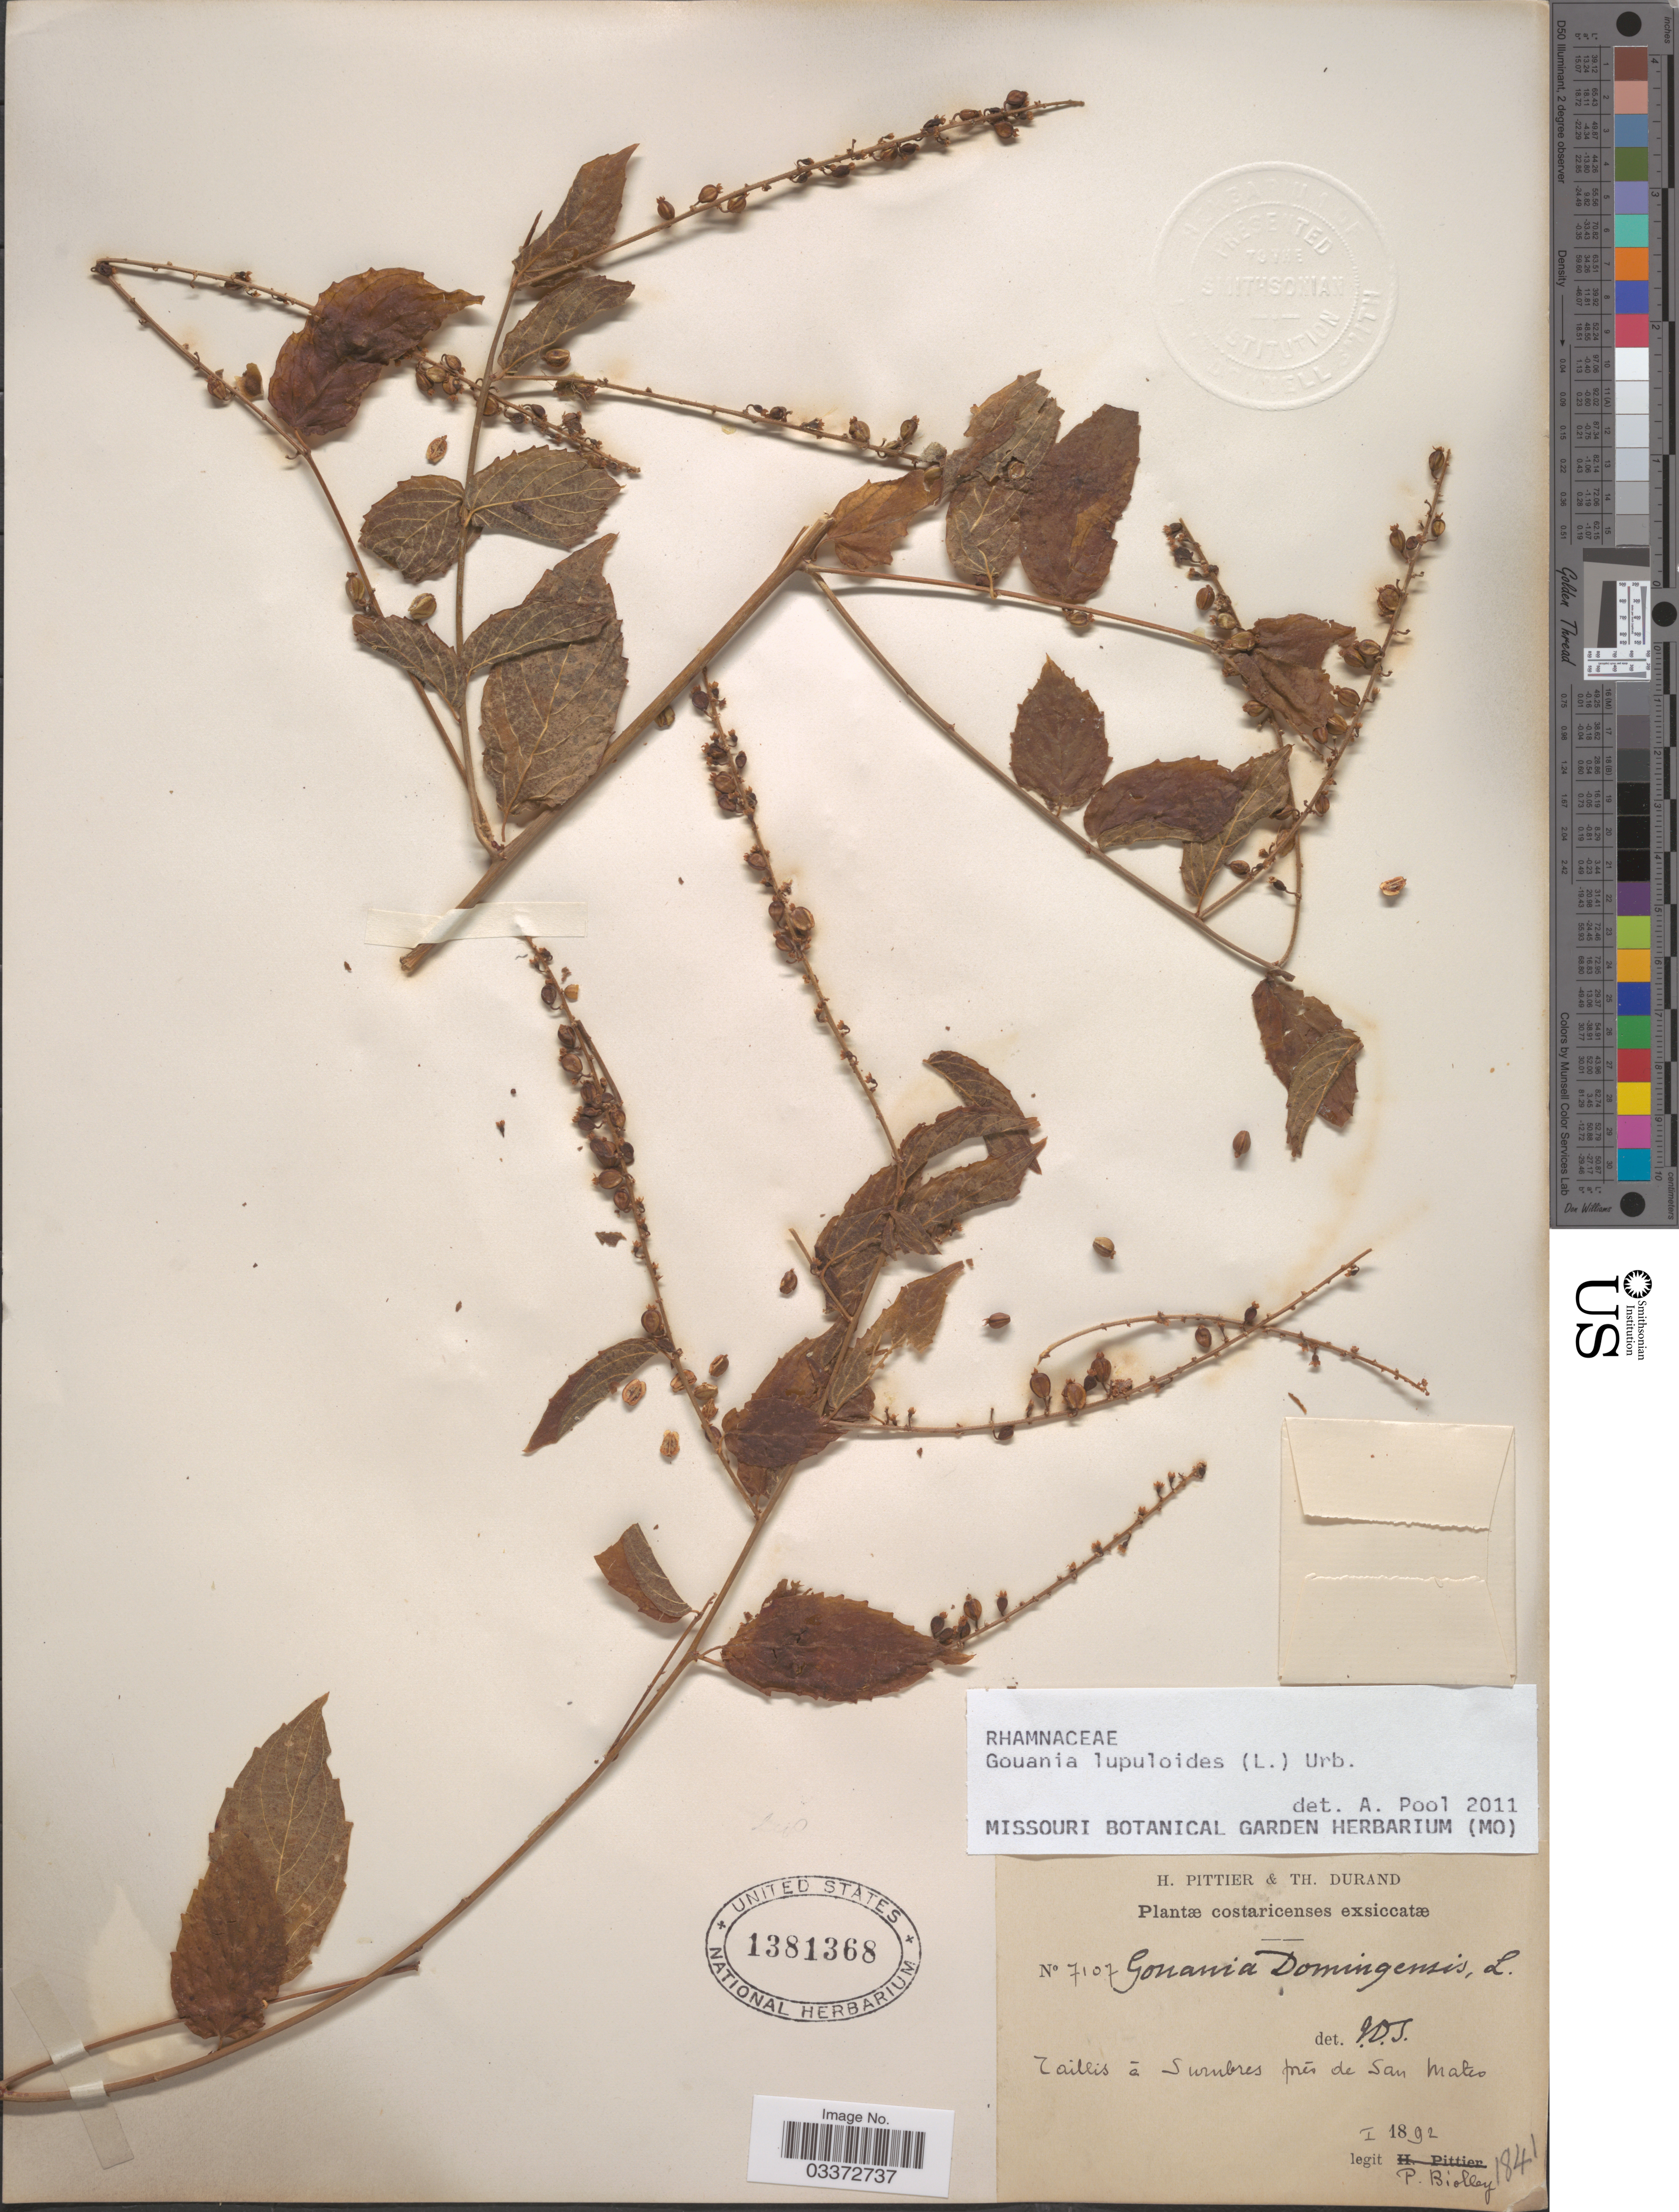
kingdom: Plantae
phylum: Tracheophyta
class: Magnoliopsida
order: Rosales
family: Rhamnaceae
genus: Gouania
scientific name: Gouania lupuloides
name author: (L.) Urb.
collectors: P. Biolley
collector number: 7107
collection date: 1892-01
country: Costa Rica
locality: Taillis á Surubres prés de San Mateo.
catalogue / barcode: US 1381368